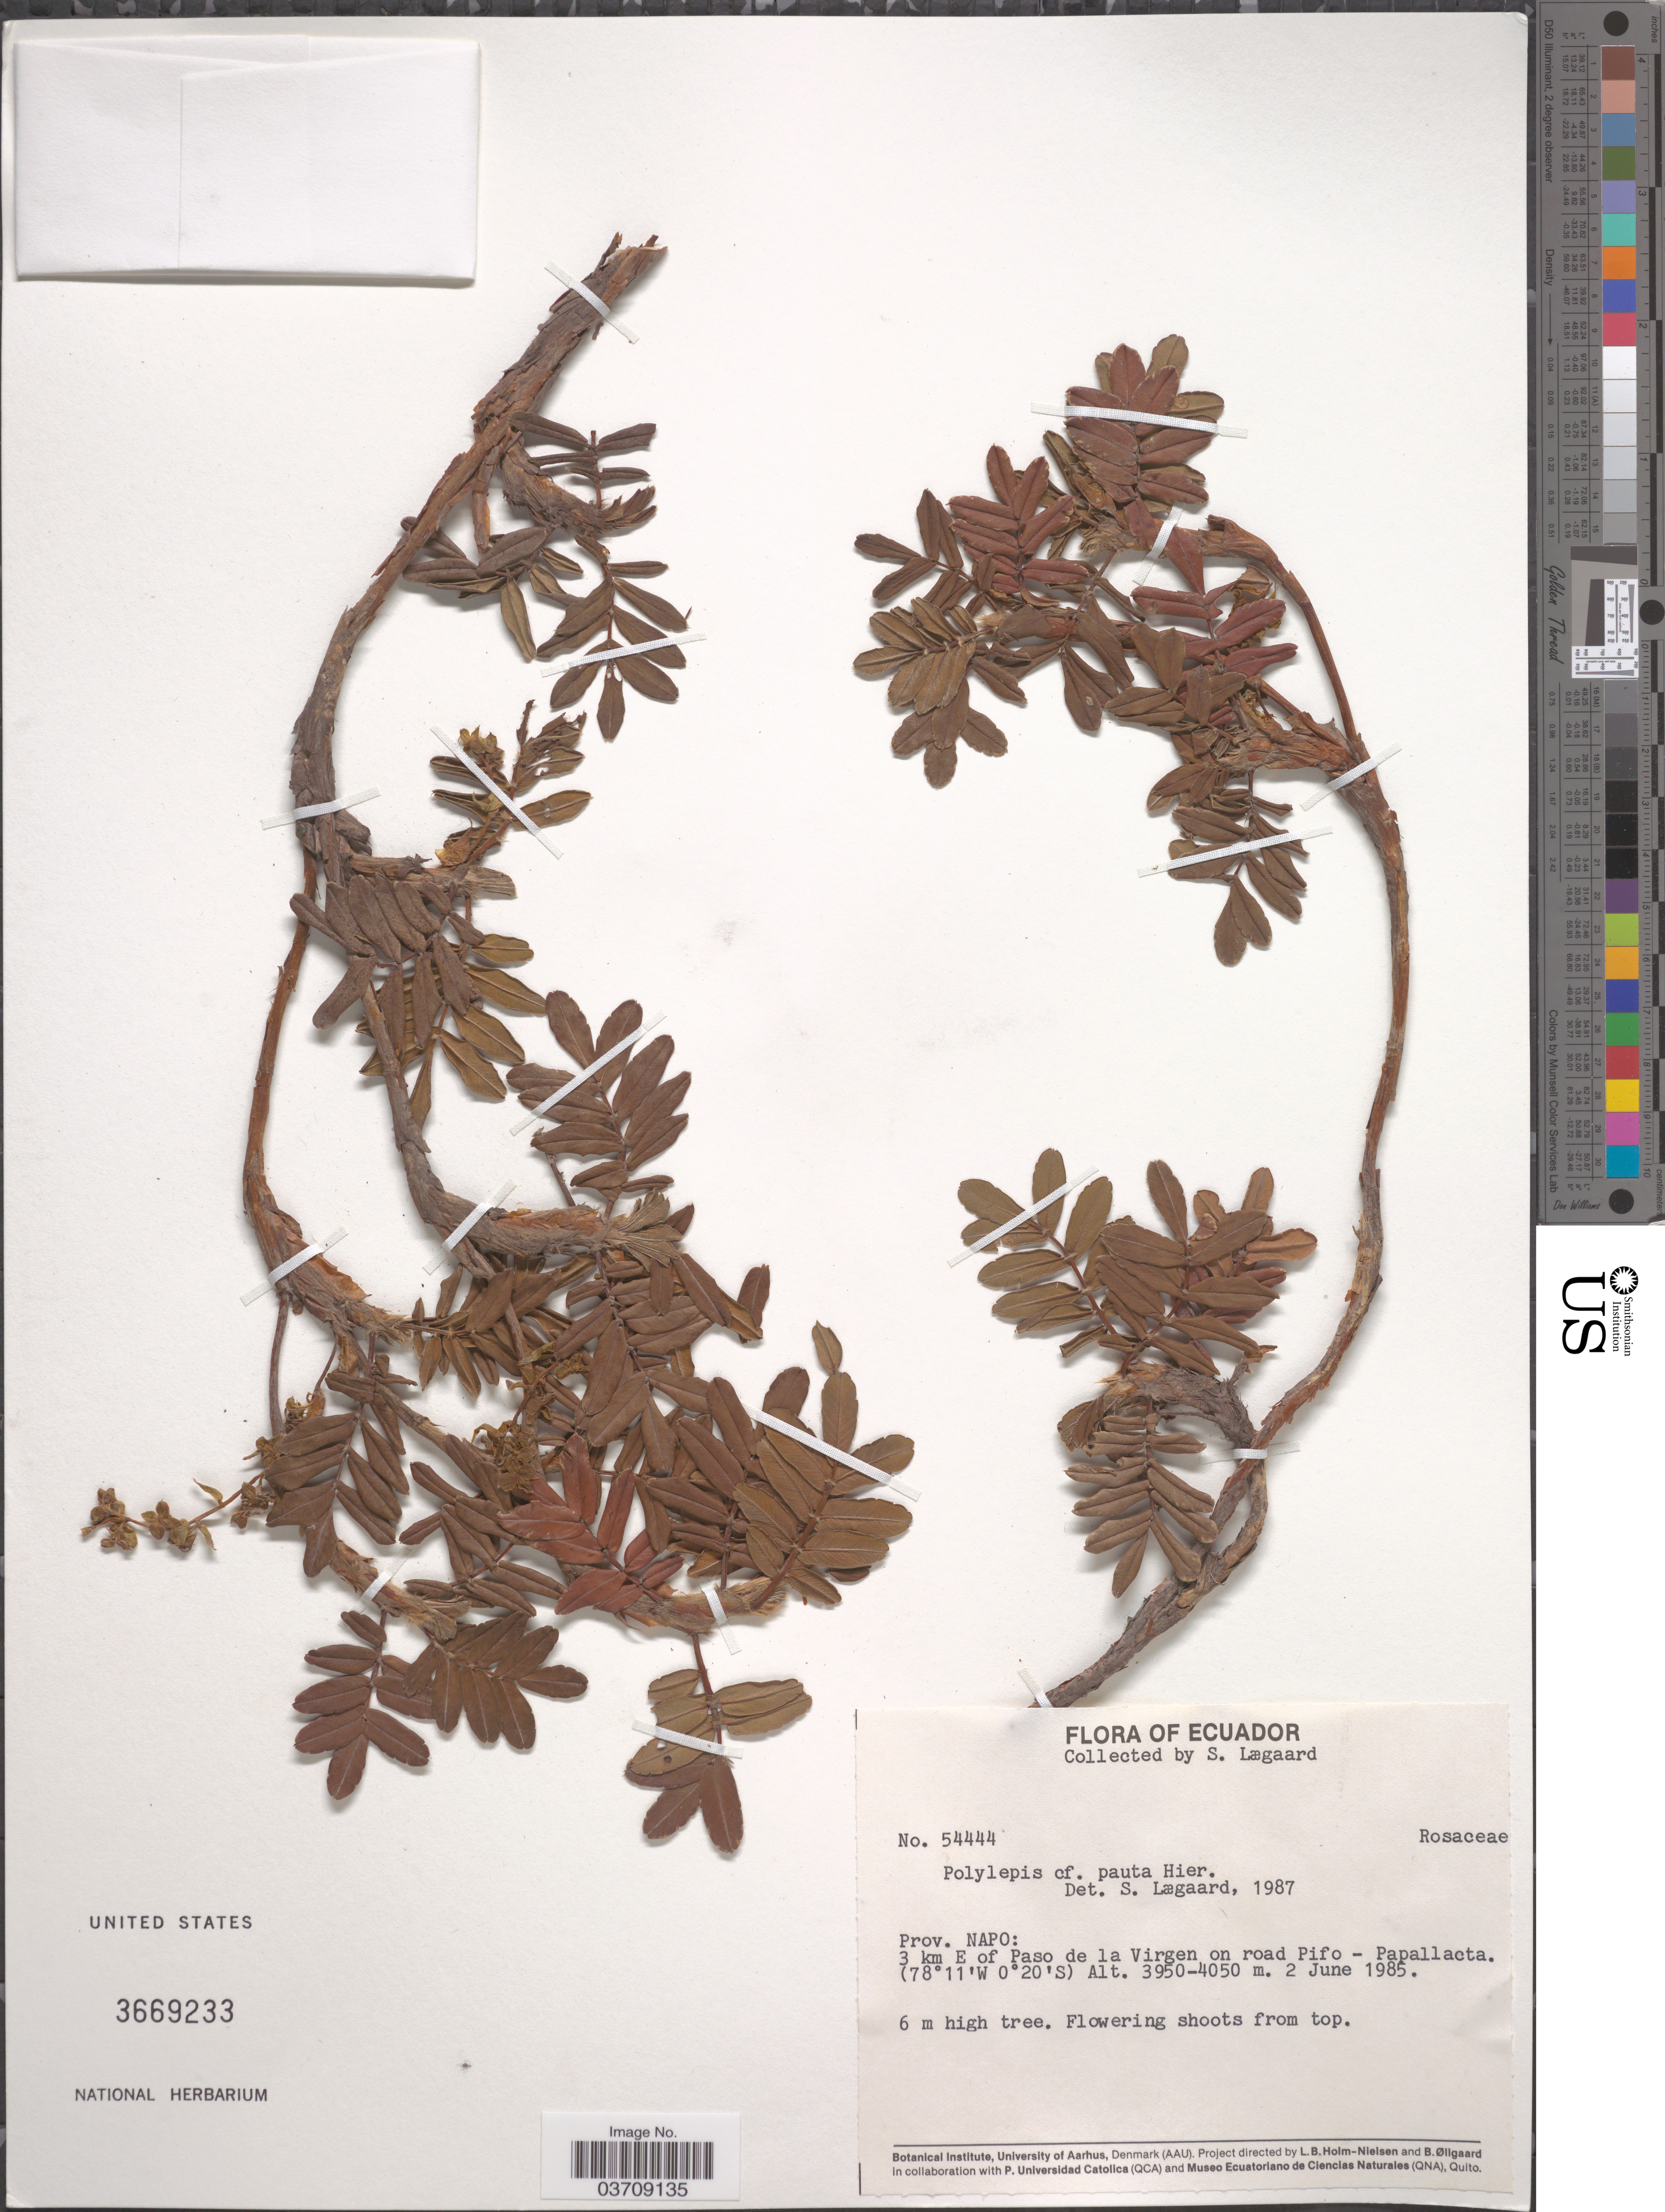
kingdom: Plantae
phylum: Tracheophyta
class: Magnoliopsida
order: Rosales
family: Rosaceae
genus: Polylepis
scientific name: Polylepis pauta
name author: Hieron.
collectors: S. Lægaard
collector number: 54444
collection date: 1985-06-02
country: Ecuador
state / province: Napo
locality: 3 km E of Paso de la Virgen on road Pifo - Papallacta.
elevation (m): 3950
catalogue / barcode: US 3669233